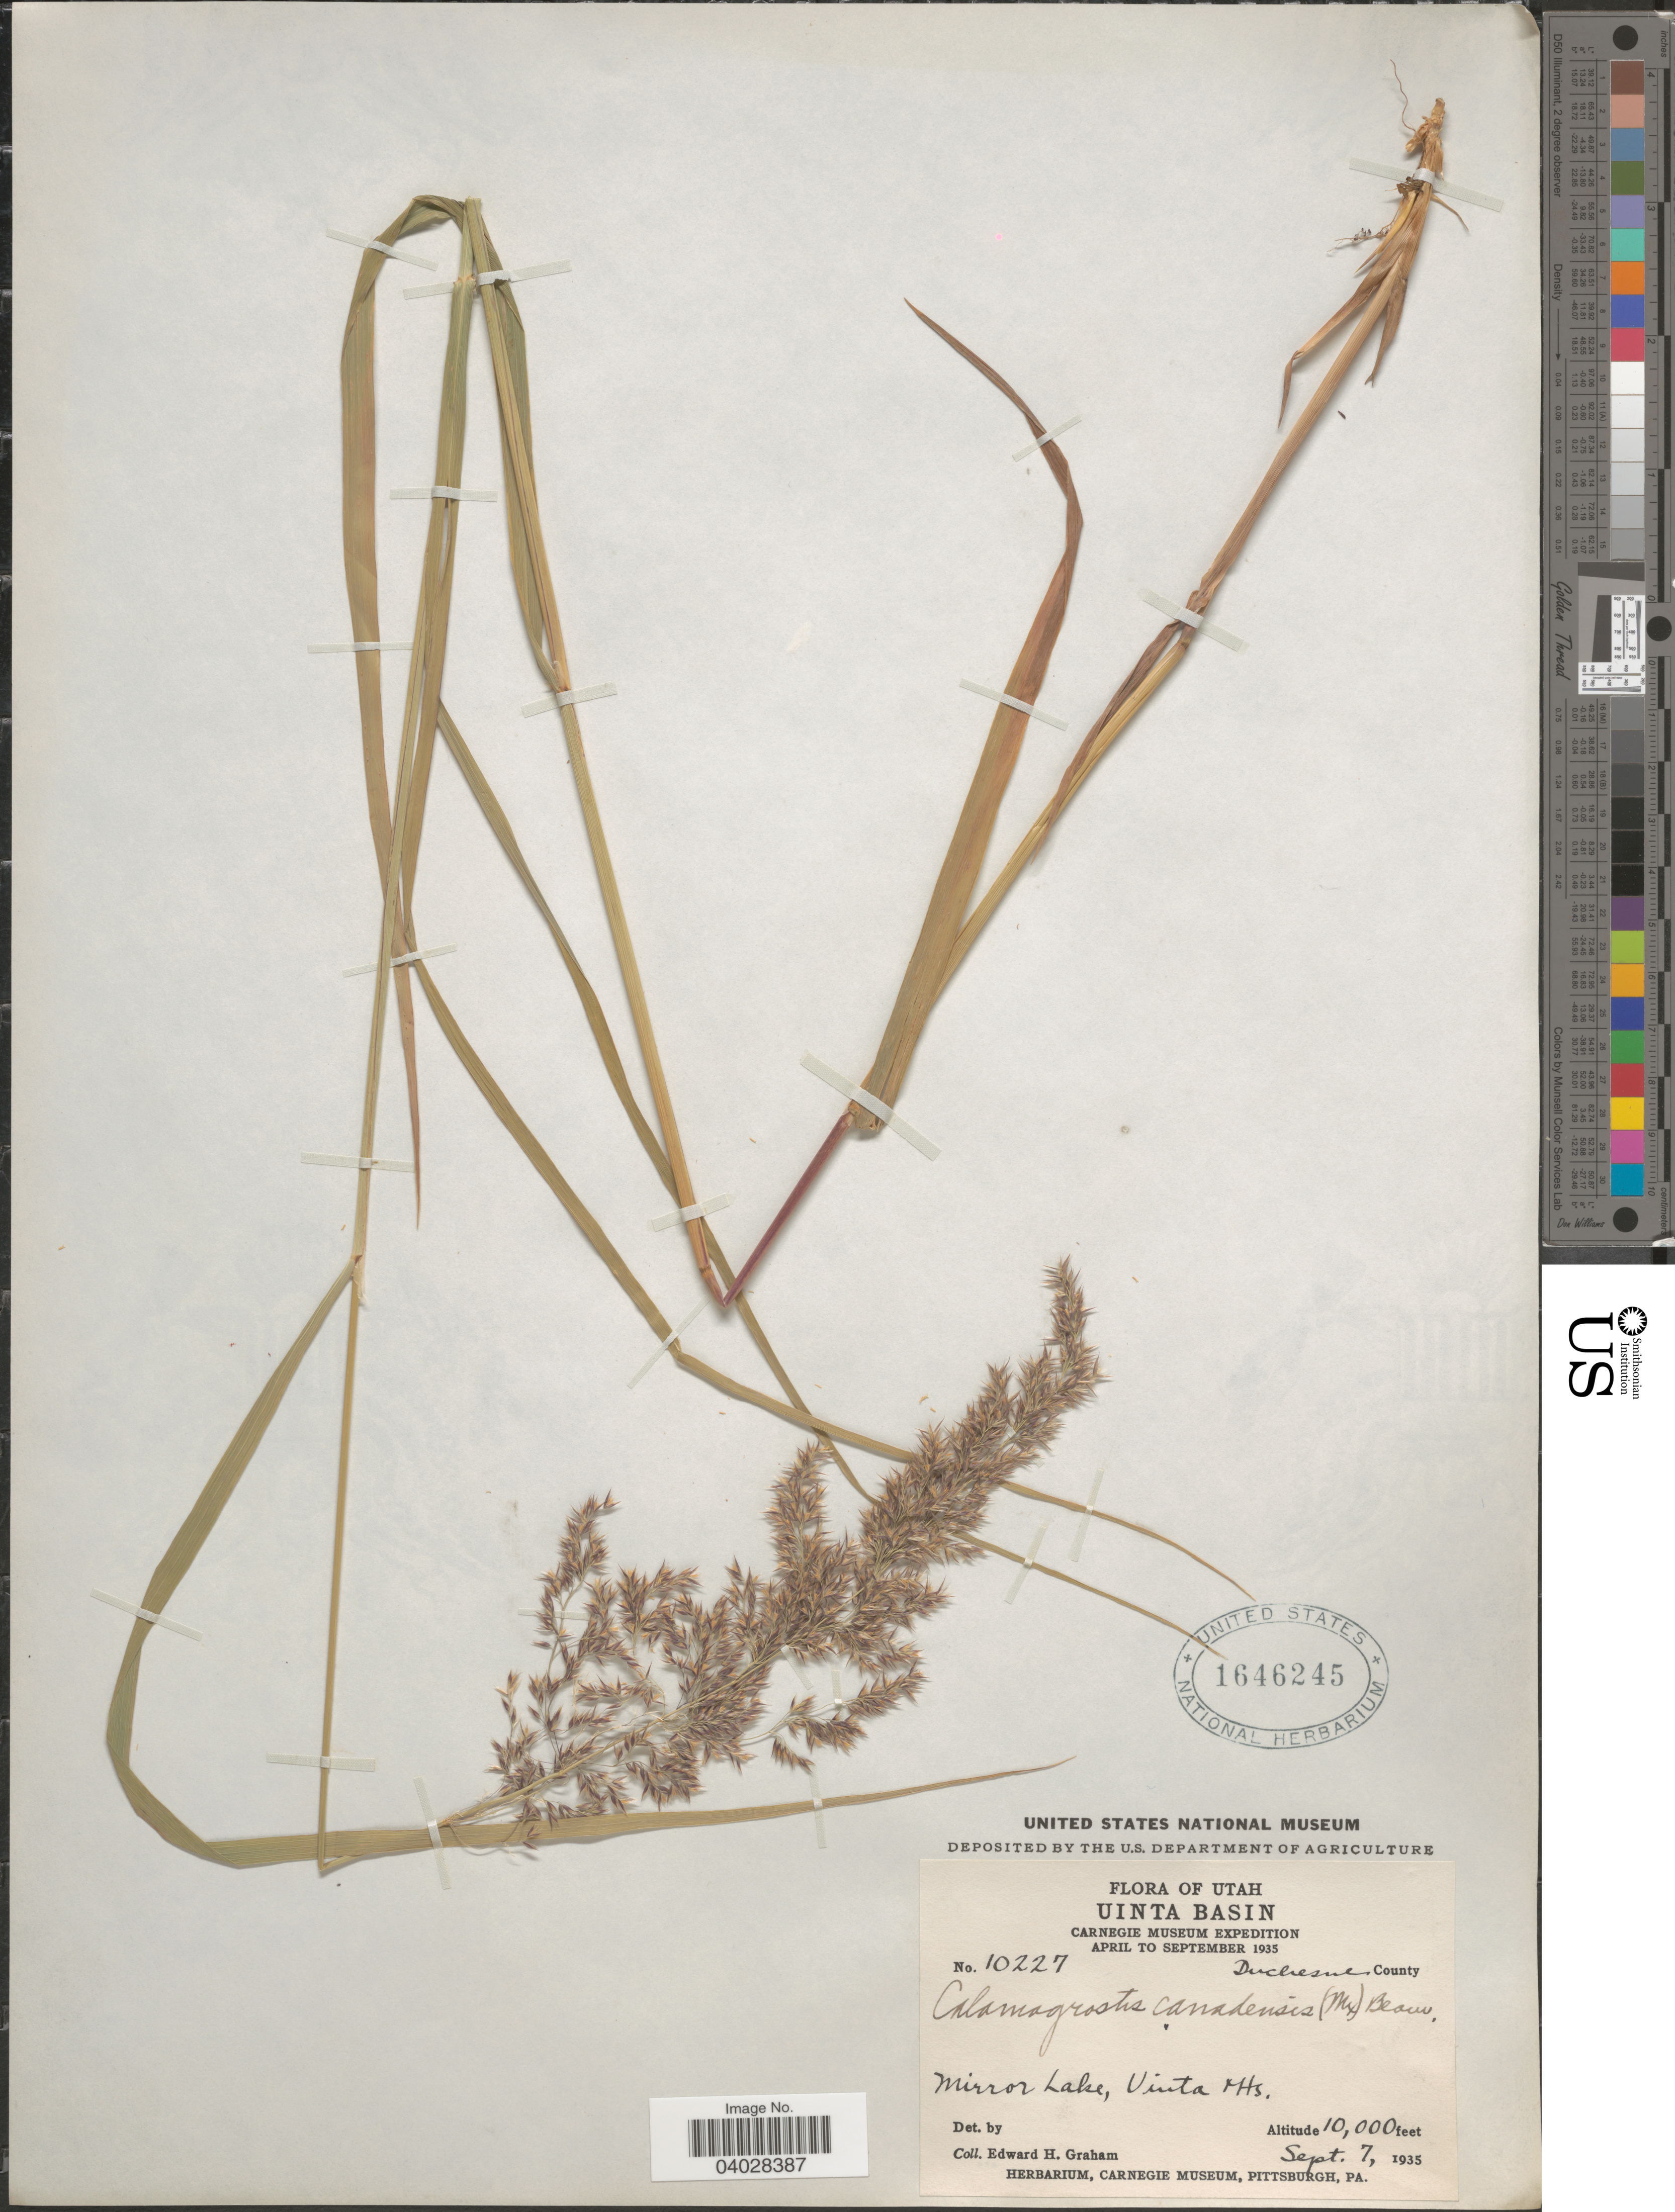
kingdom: Plantae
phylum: Tracheophyta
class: Liliopsida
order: Poales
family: Poaceae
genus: Calamagrostis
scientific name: Calamagrostis canadensis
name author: (Michx.) P. Beauv.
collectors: E. H. Graham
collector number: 10227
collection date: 1935-09-07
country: United States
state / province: Utah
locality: Uinta Basin. Duchesne County. Mirror Lake, Uinta Mts.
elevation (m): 3048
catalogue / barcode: US 1646245